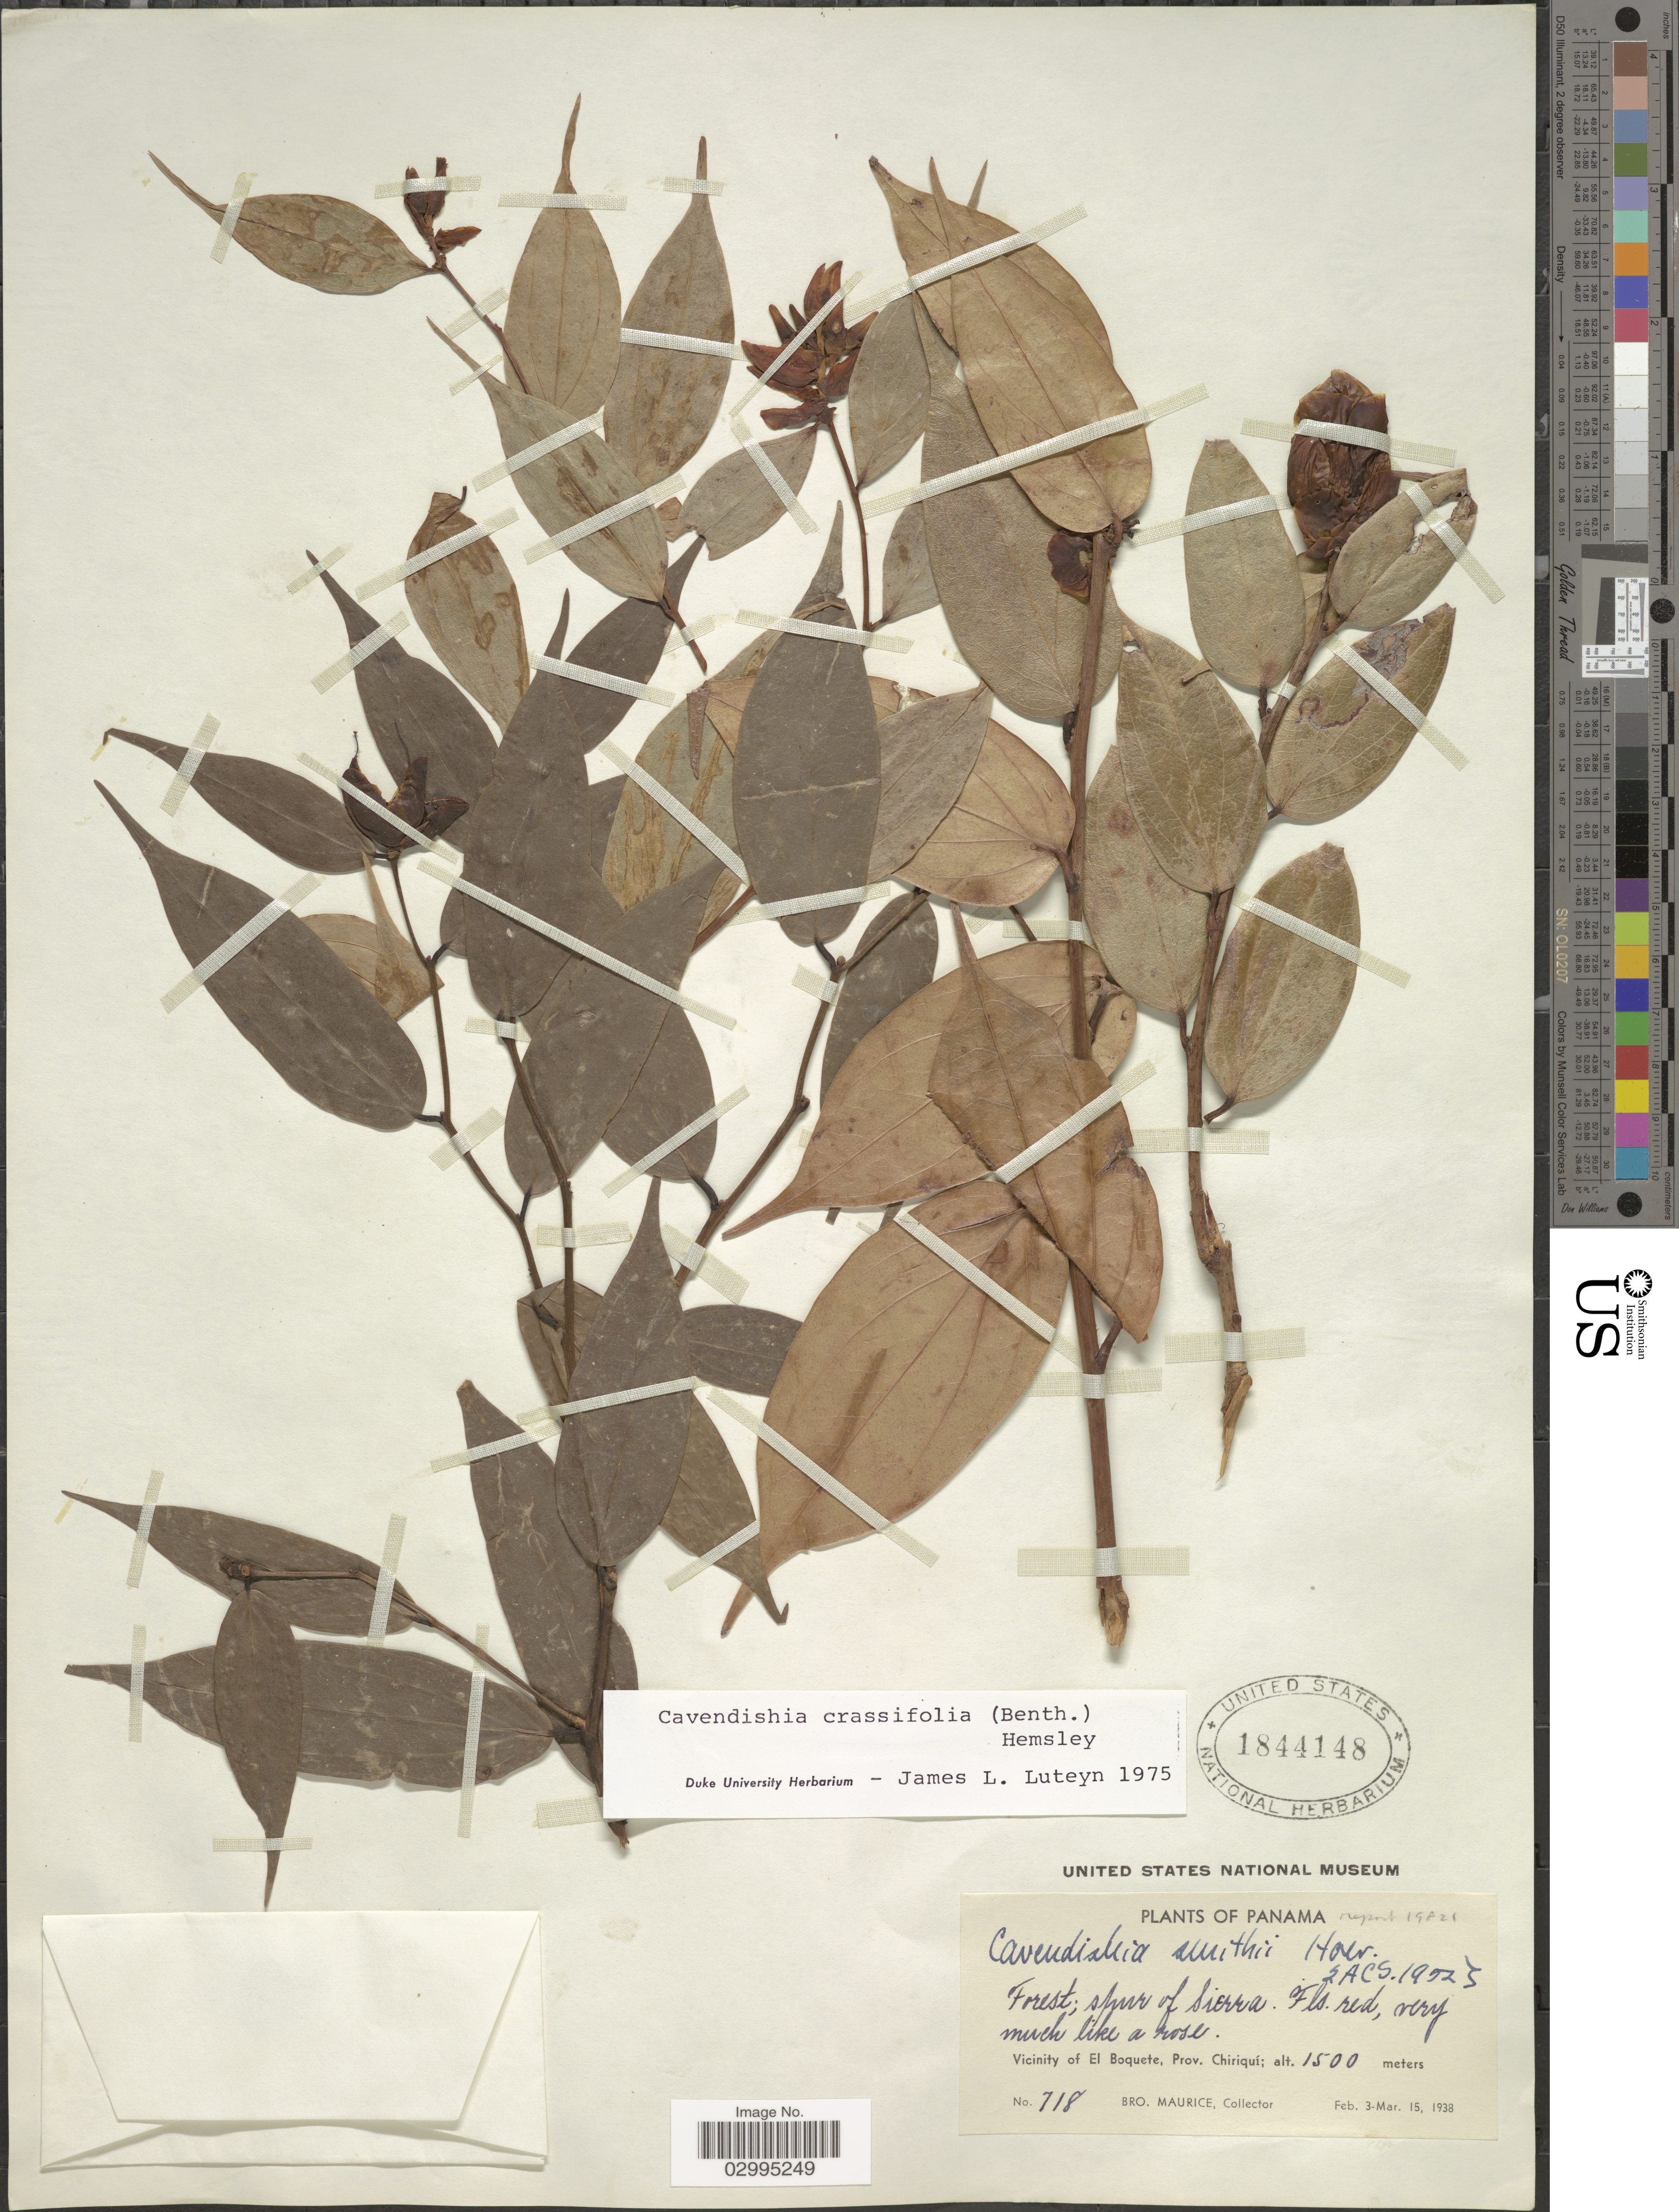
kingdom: Plantae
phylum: Tracheophyta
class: Magnoliopsida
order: Ericales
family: Ericaceae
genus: Cavendishia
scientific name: Cavendishia crassifolia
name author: (Benth.) Hemsl.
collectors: B. Maurice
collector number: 718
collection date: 1938-02-03/1938-03-15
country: Panama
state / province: Chiriqui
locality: Vicinity of El Boquete.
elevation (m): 1500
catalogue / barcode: US 1844148